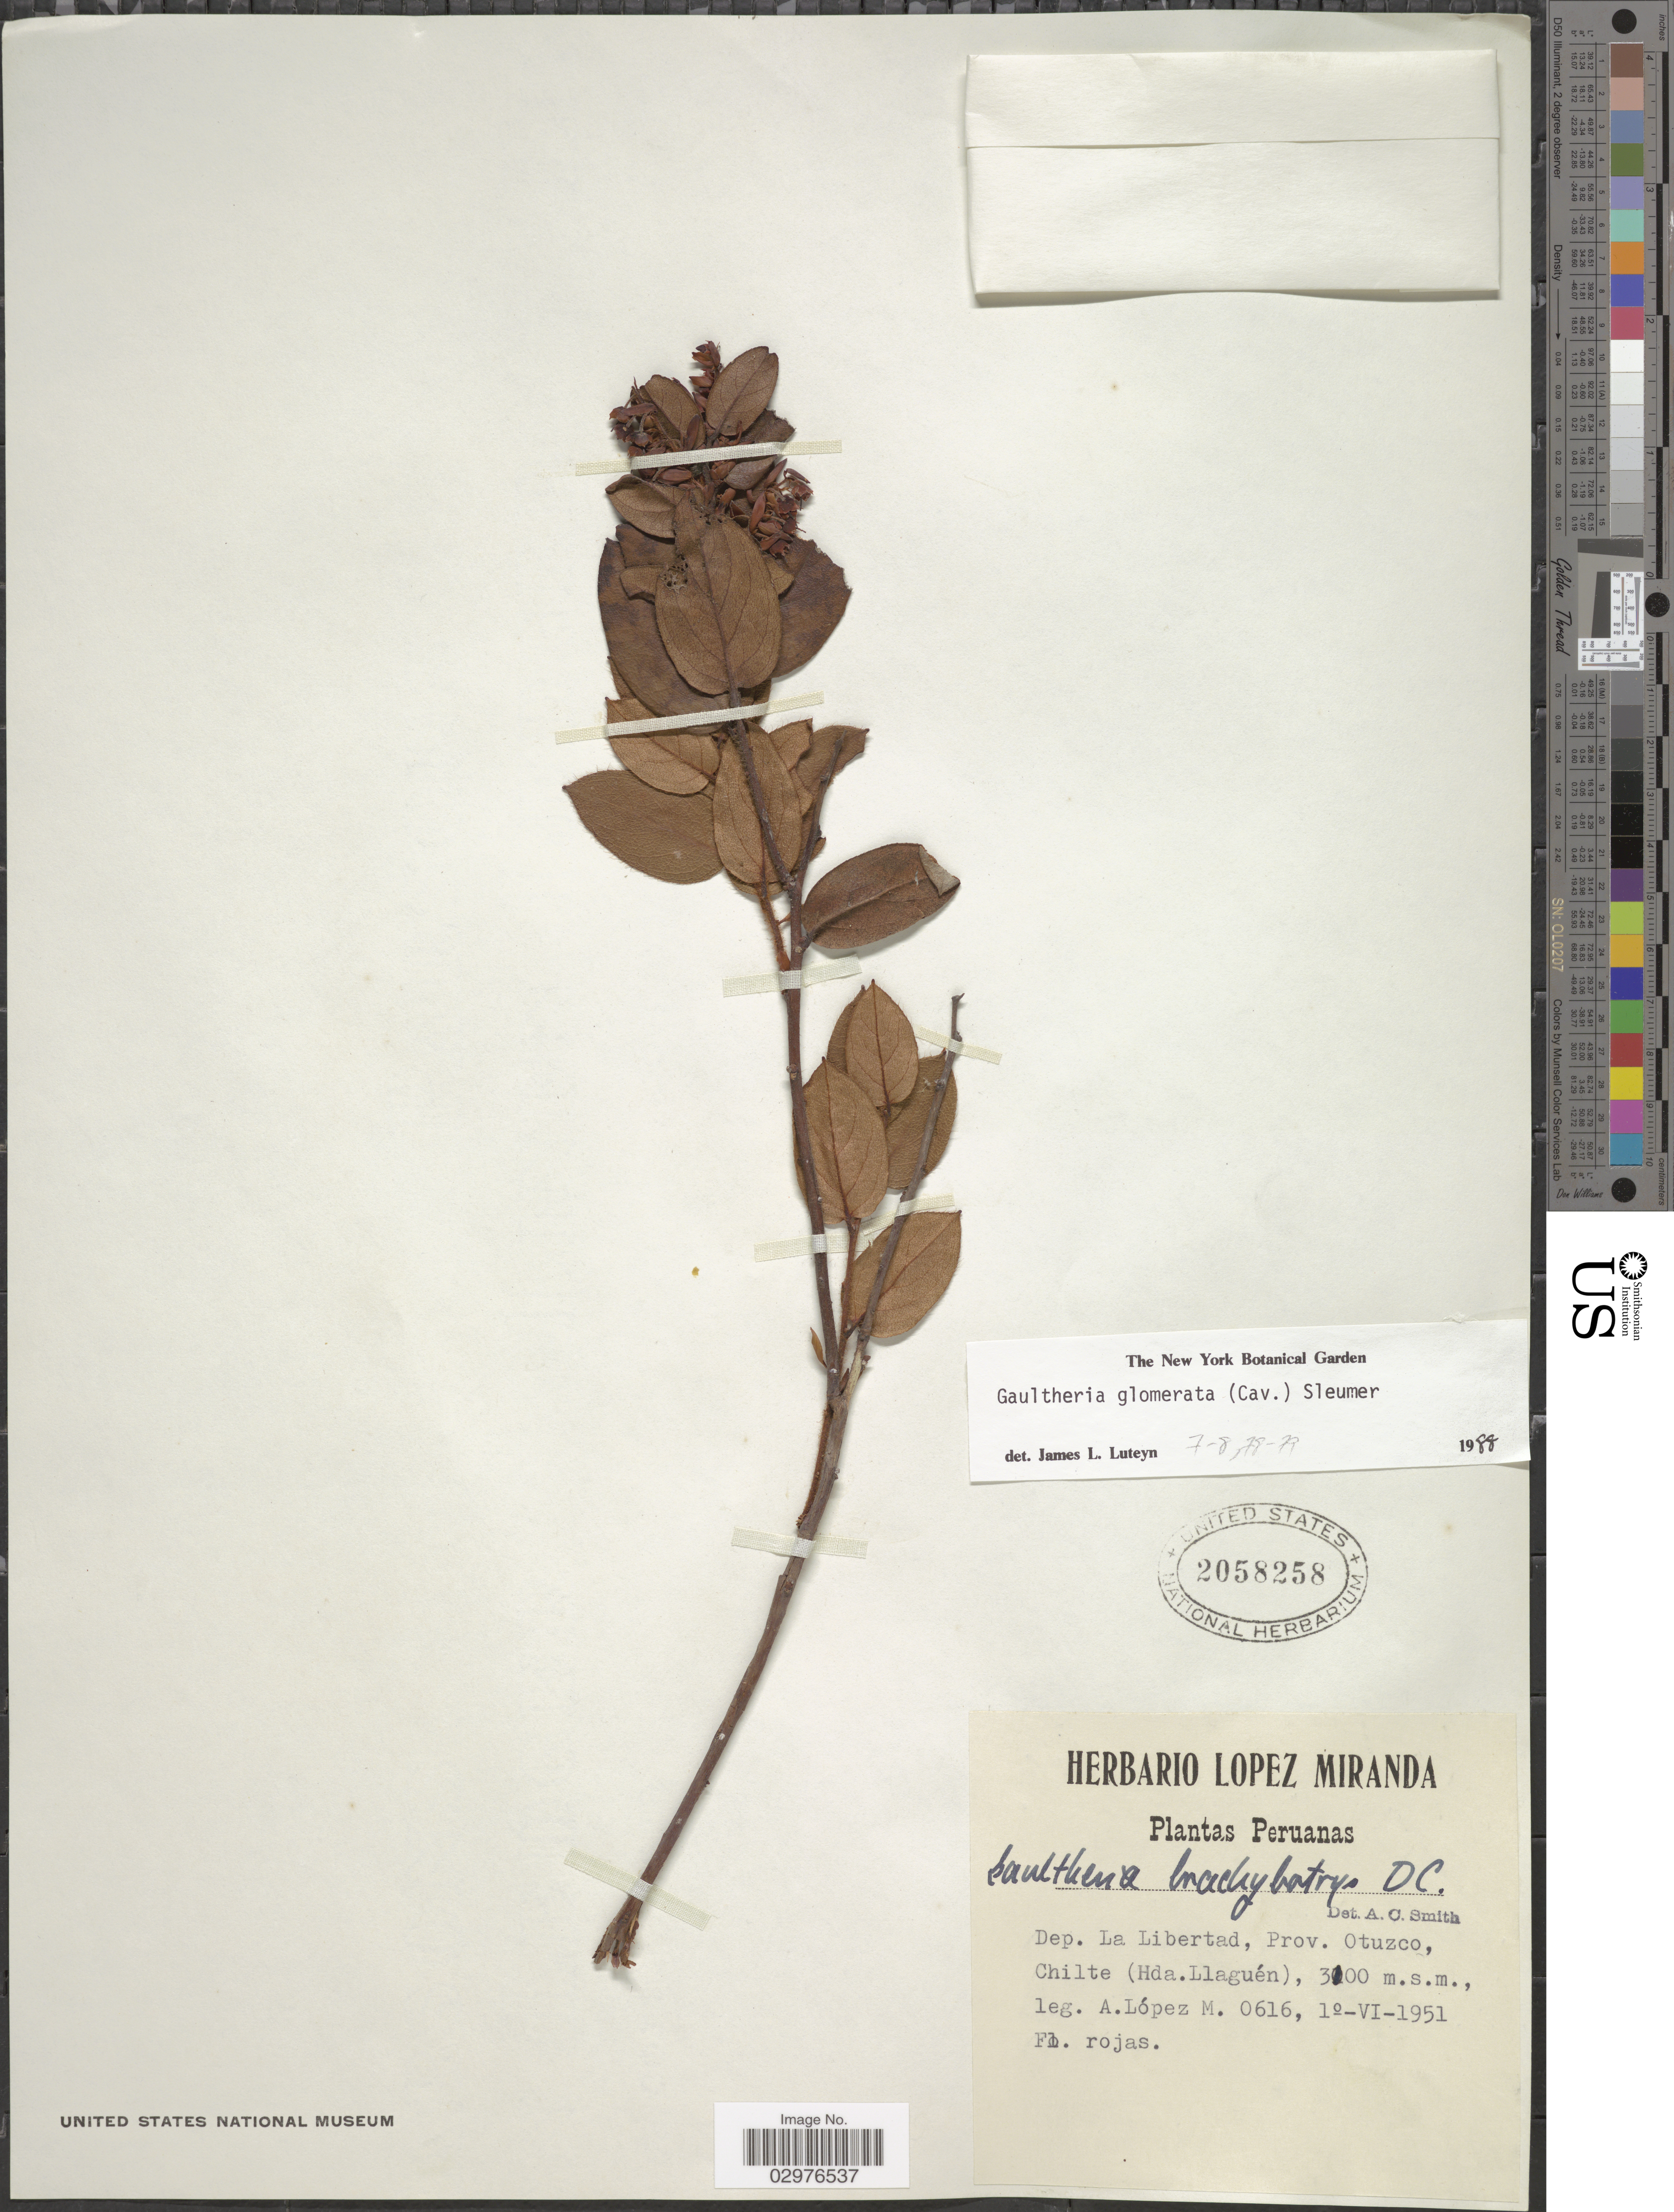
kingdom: Plantae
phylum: Tracheophyta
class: Magnoliopsida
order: Ericales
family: Ericaceae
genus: Gaultheria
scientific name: Gaultheria glomerata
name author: (Cav.) Sleumer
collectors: A. López M.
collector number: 0616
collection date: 1951-06-01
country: Peru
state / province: La Libertad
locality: Dep. La Libertad, Prov. Otuzco, Chilte (Hda. Llaguén).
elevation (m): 3100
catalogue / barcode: US 2058258